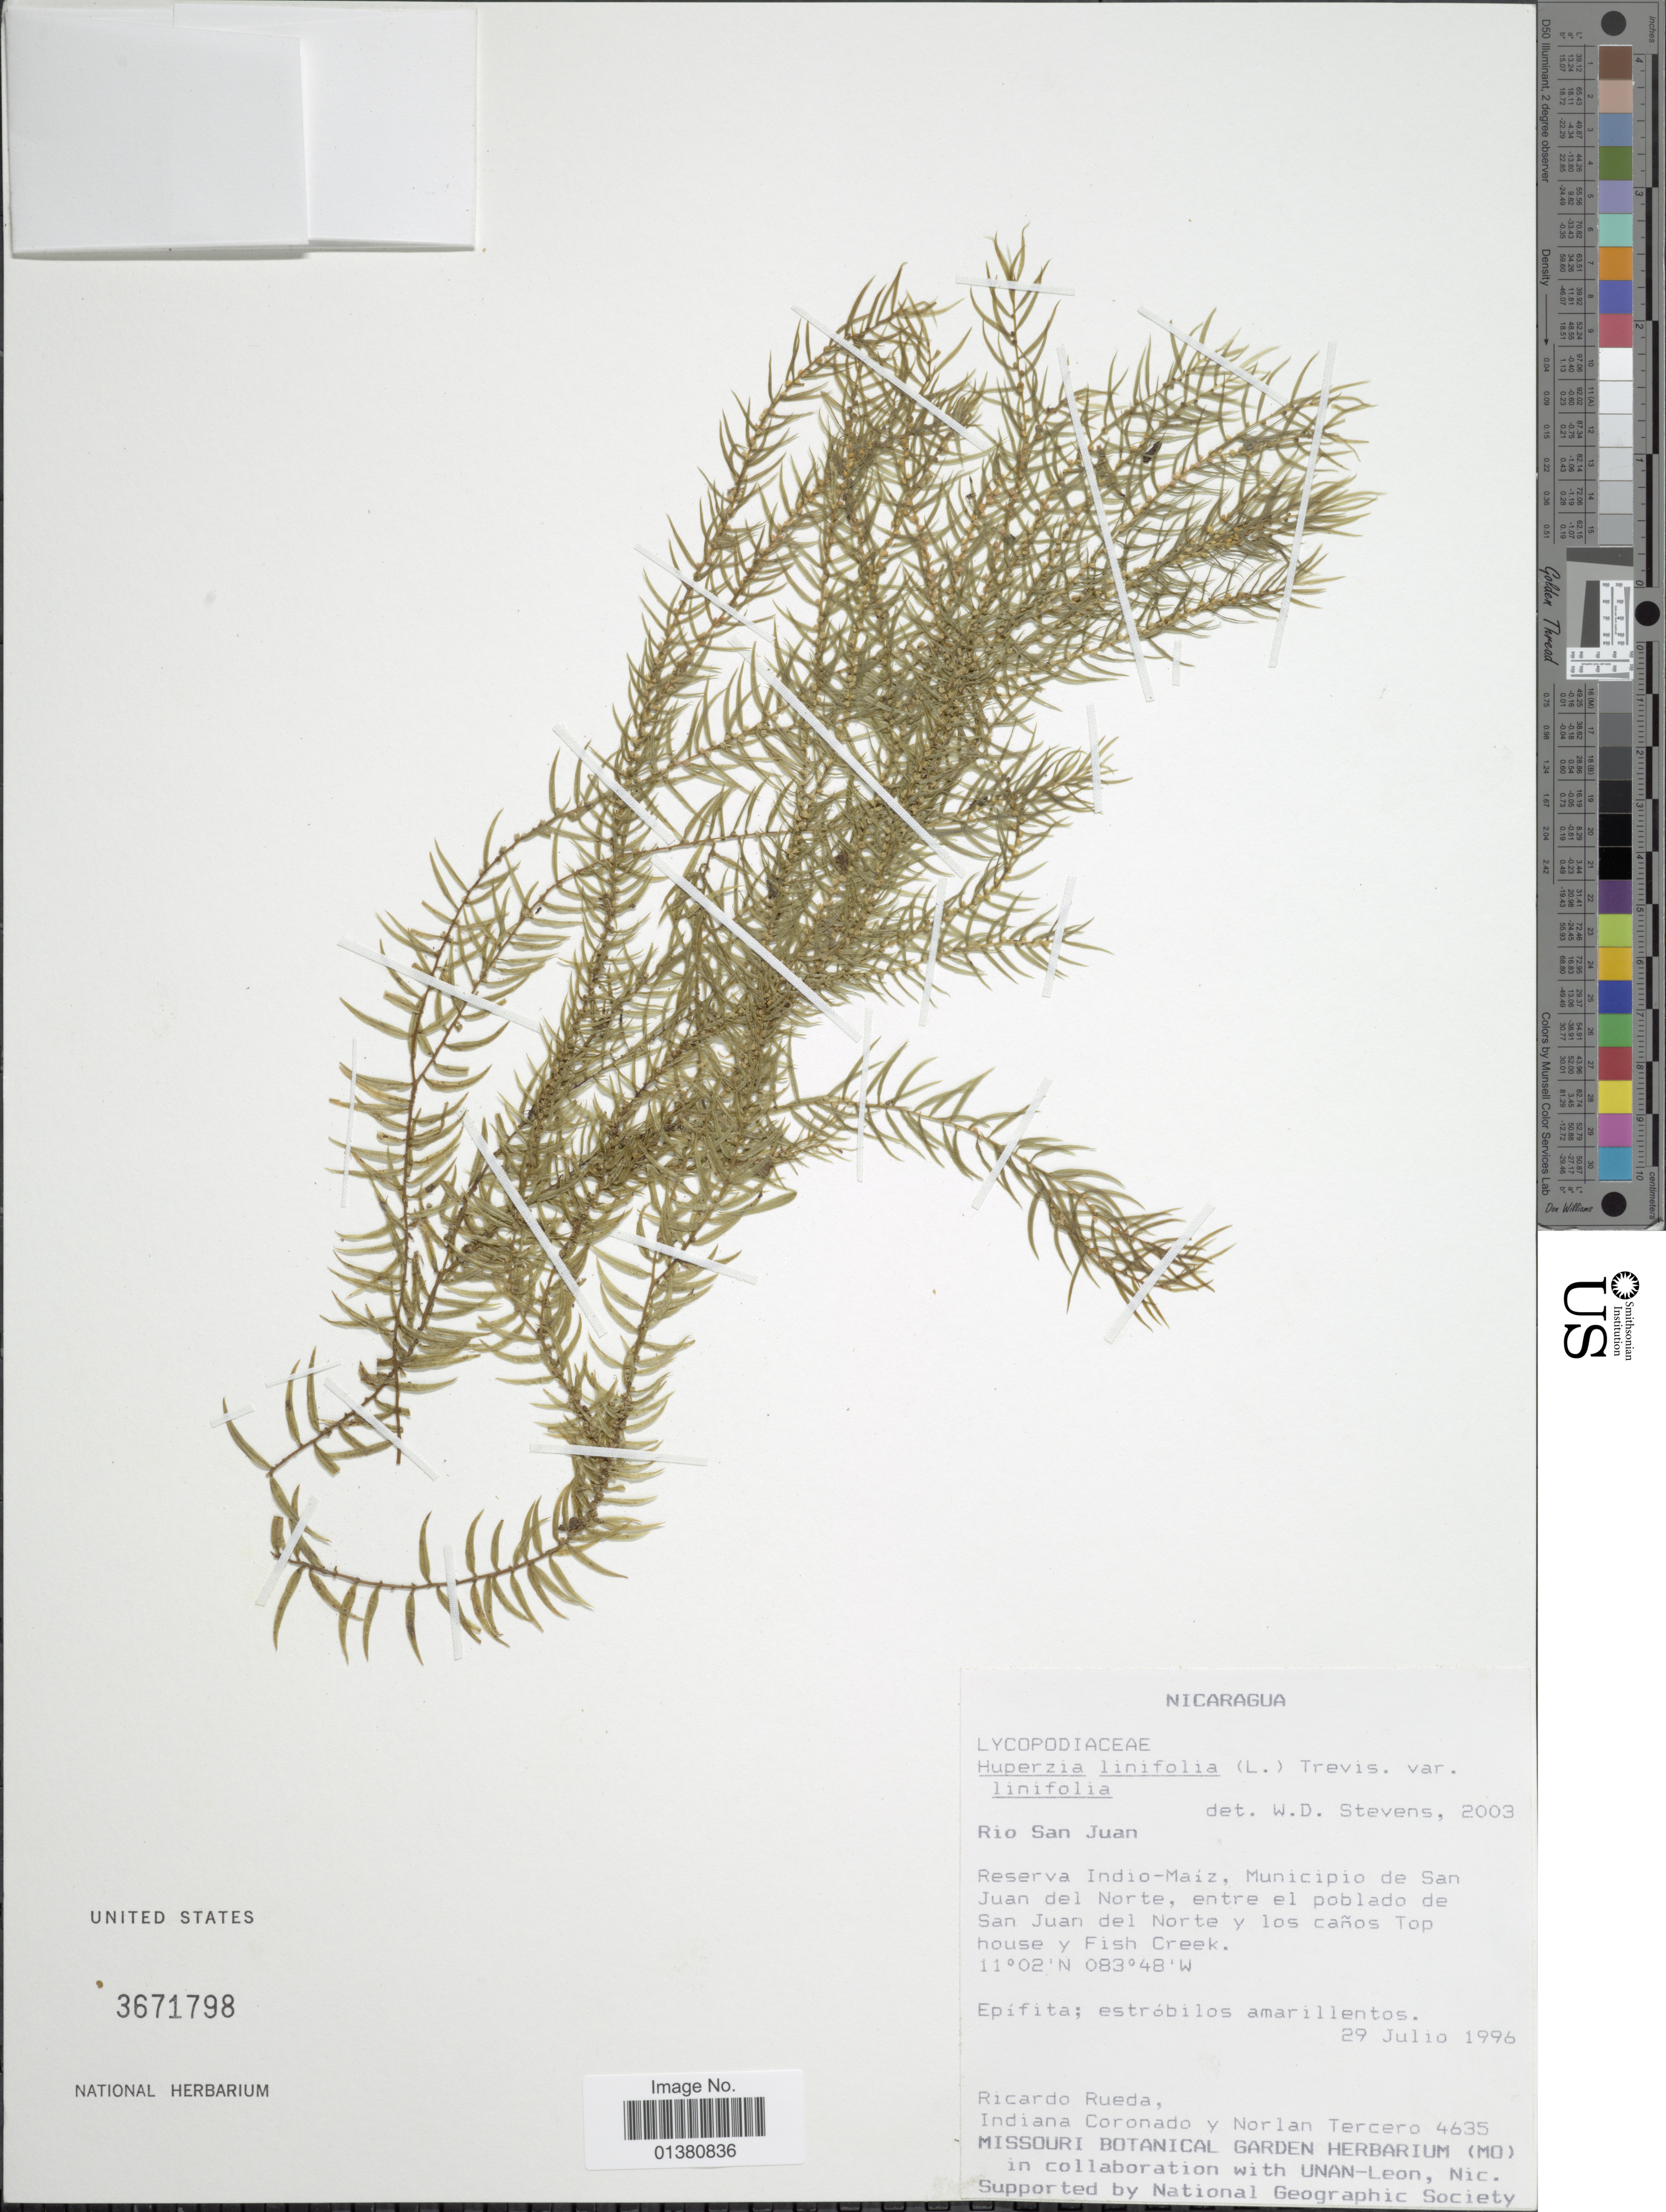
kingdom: Plantae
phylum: Tracheophyta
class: Lycopodiopsida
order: Lycopodiales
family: Lycopodiaceae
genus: Phlegmariurus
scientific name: Phlegmariurus linifolius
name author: (L.) B. Øllg.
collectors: R. Rueda, I. Coronado & N. Tercero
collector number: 4635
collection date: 1996-07-29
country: Nicaragua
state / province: Rio San Juan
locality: Reserva Indio-Maiz, Municipio de San Juan del Norte, entre el poblado de San Juan del Norte y los caños Top house y Fish Creek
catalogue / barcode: US 3671798